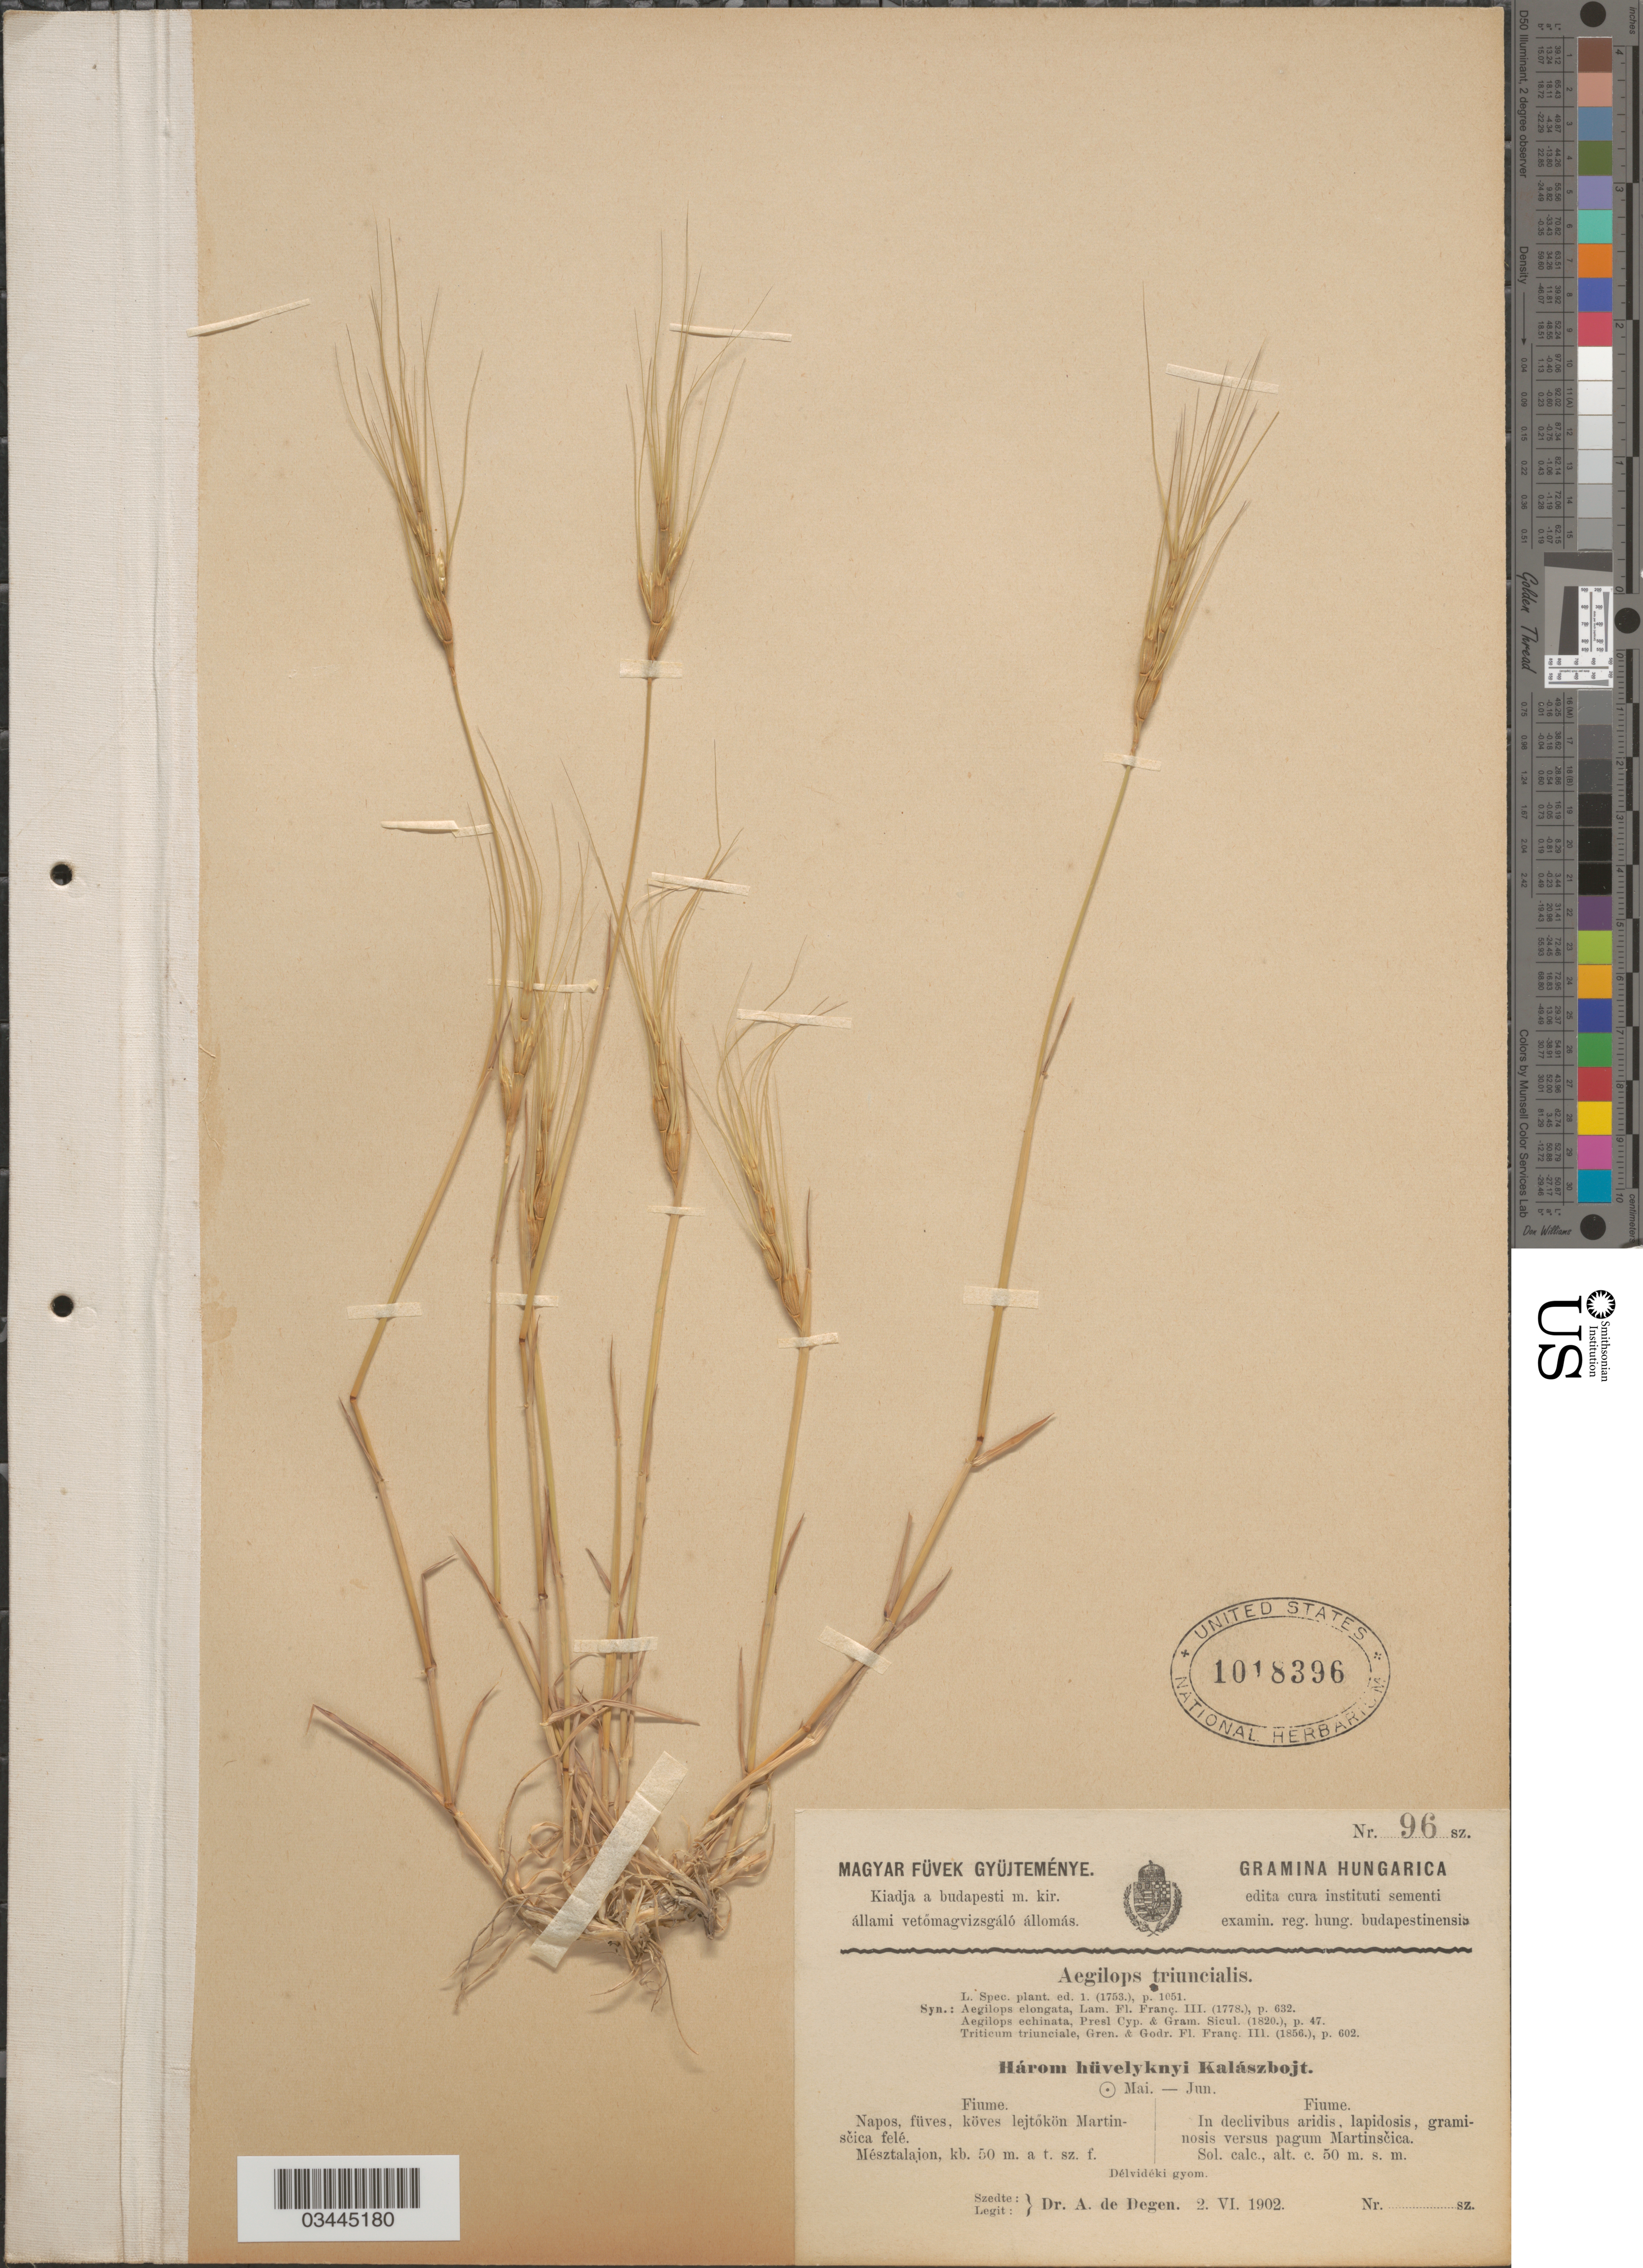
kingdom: Plantae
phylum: Tracheophyta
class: Liliopsida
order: Poales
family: Poaceae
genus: Aegilops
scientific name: Aegilops triuncialis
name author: L.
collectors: A. Degen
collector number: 96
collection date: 1902-06-02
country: Hungary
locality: Fiume. In declivibus aridis, lapidosis, graminosis versus pagum Martinsčica.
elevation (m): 50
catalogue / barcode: US 1018396